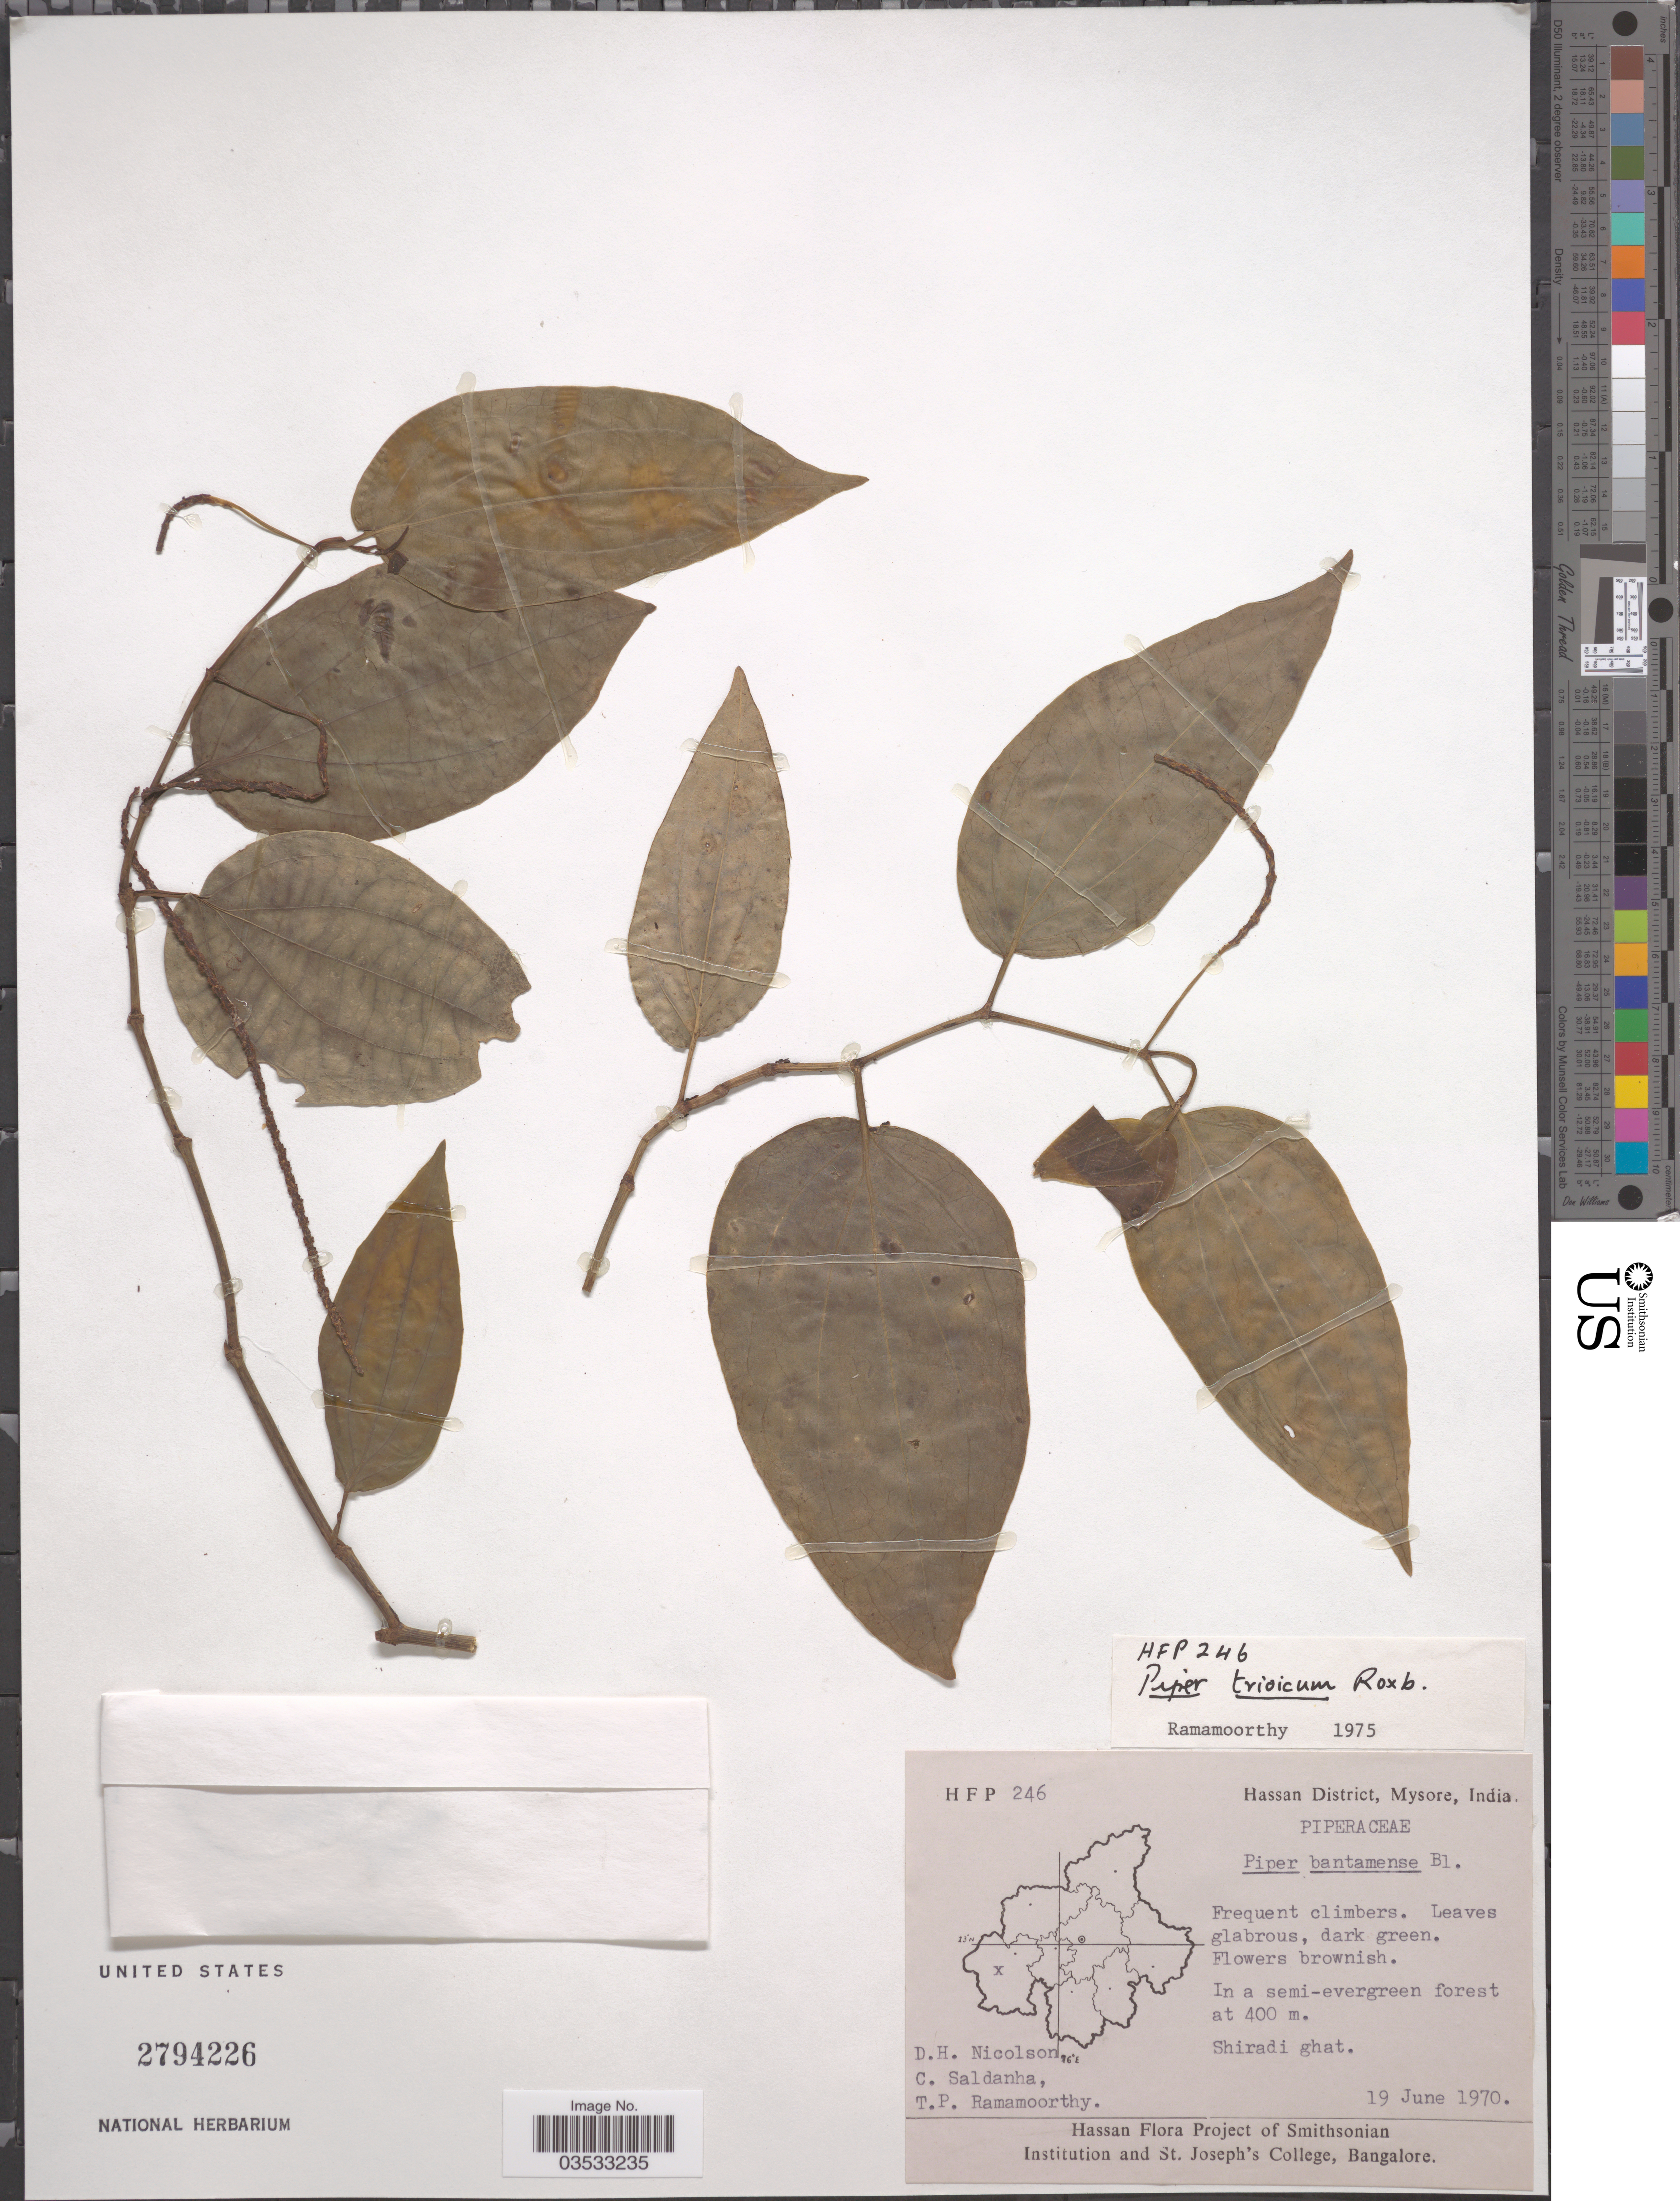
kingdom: Plantae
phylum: Tracheophyta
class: Magnoliopsida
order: Piperales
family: Piperaceae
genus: Piper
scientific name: Piper trioicum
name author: Roxb.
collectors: D. H. Nicolson, C. Saldanha & T. P. Ramamoorthy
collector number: HFP246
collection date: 1970-06-19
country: India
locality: Hassan District, Mysore. Shiradi ghat.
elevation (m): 400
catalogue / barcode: US 2794226